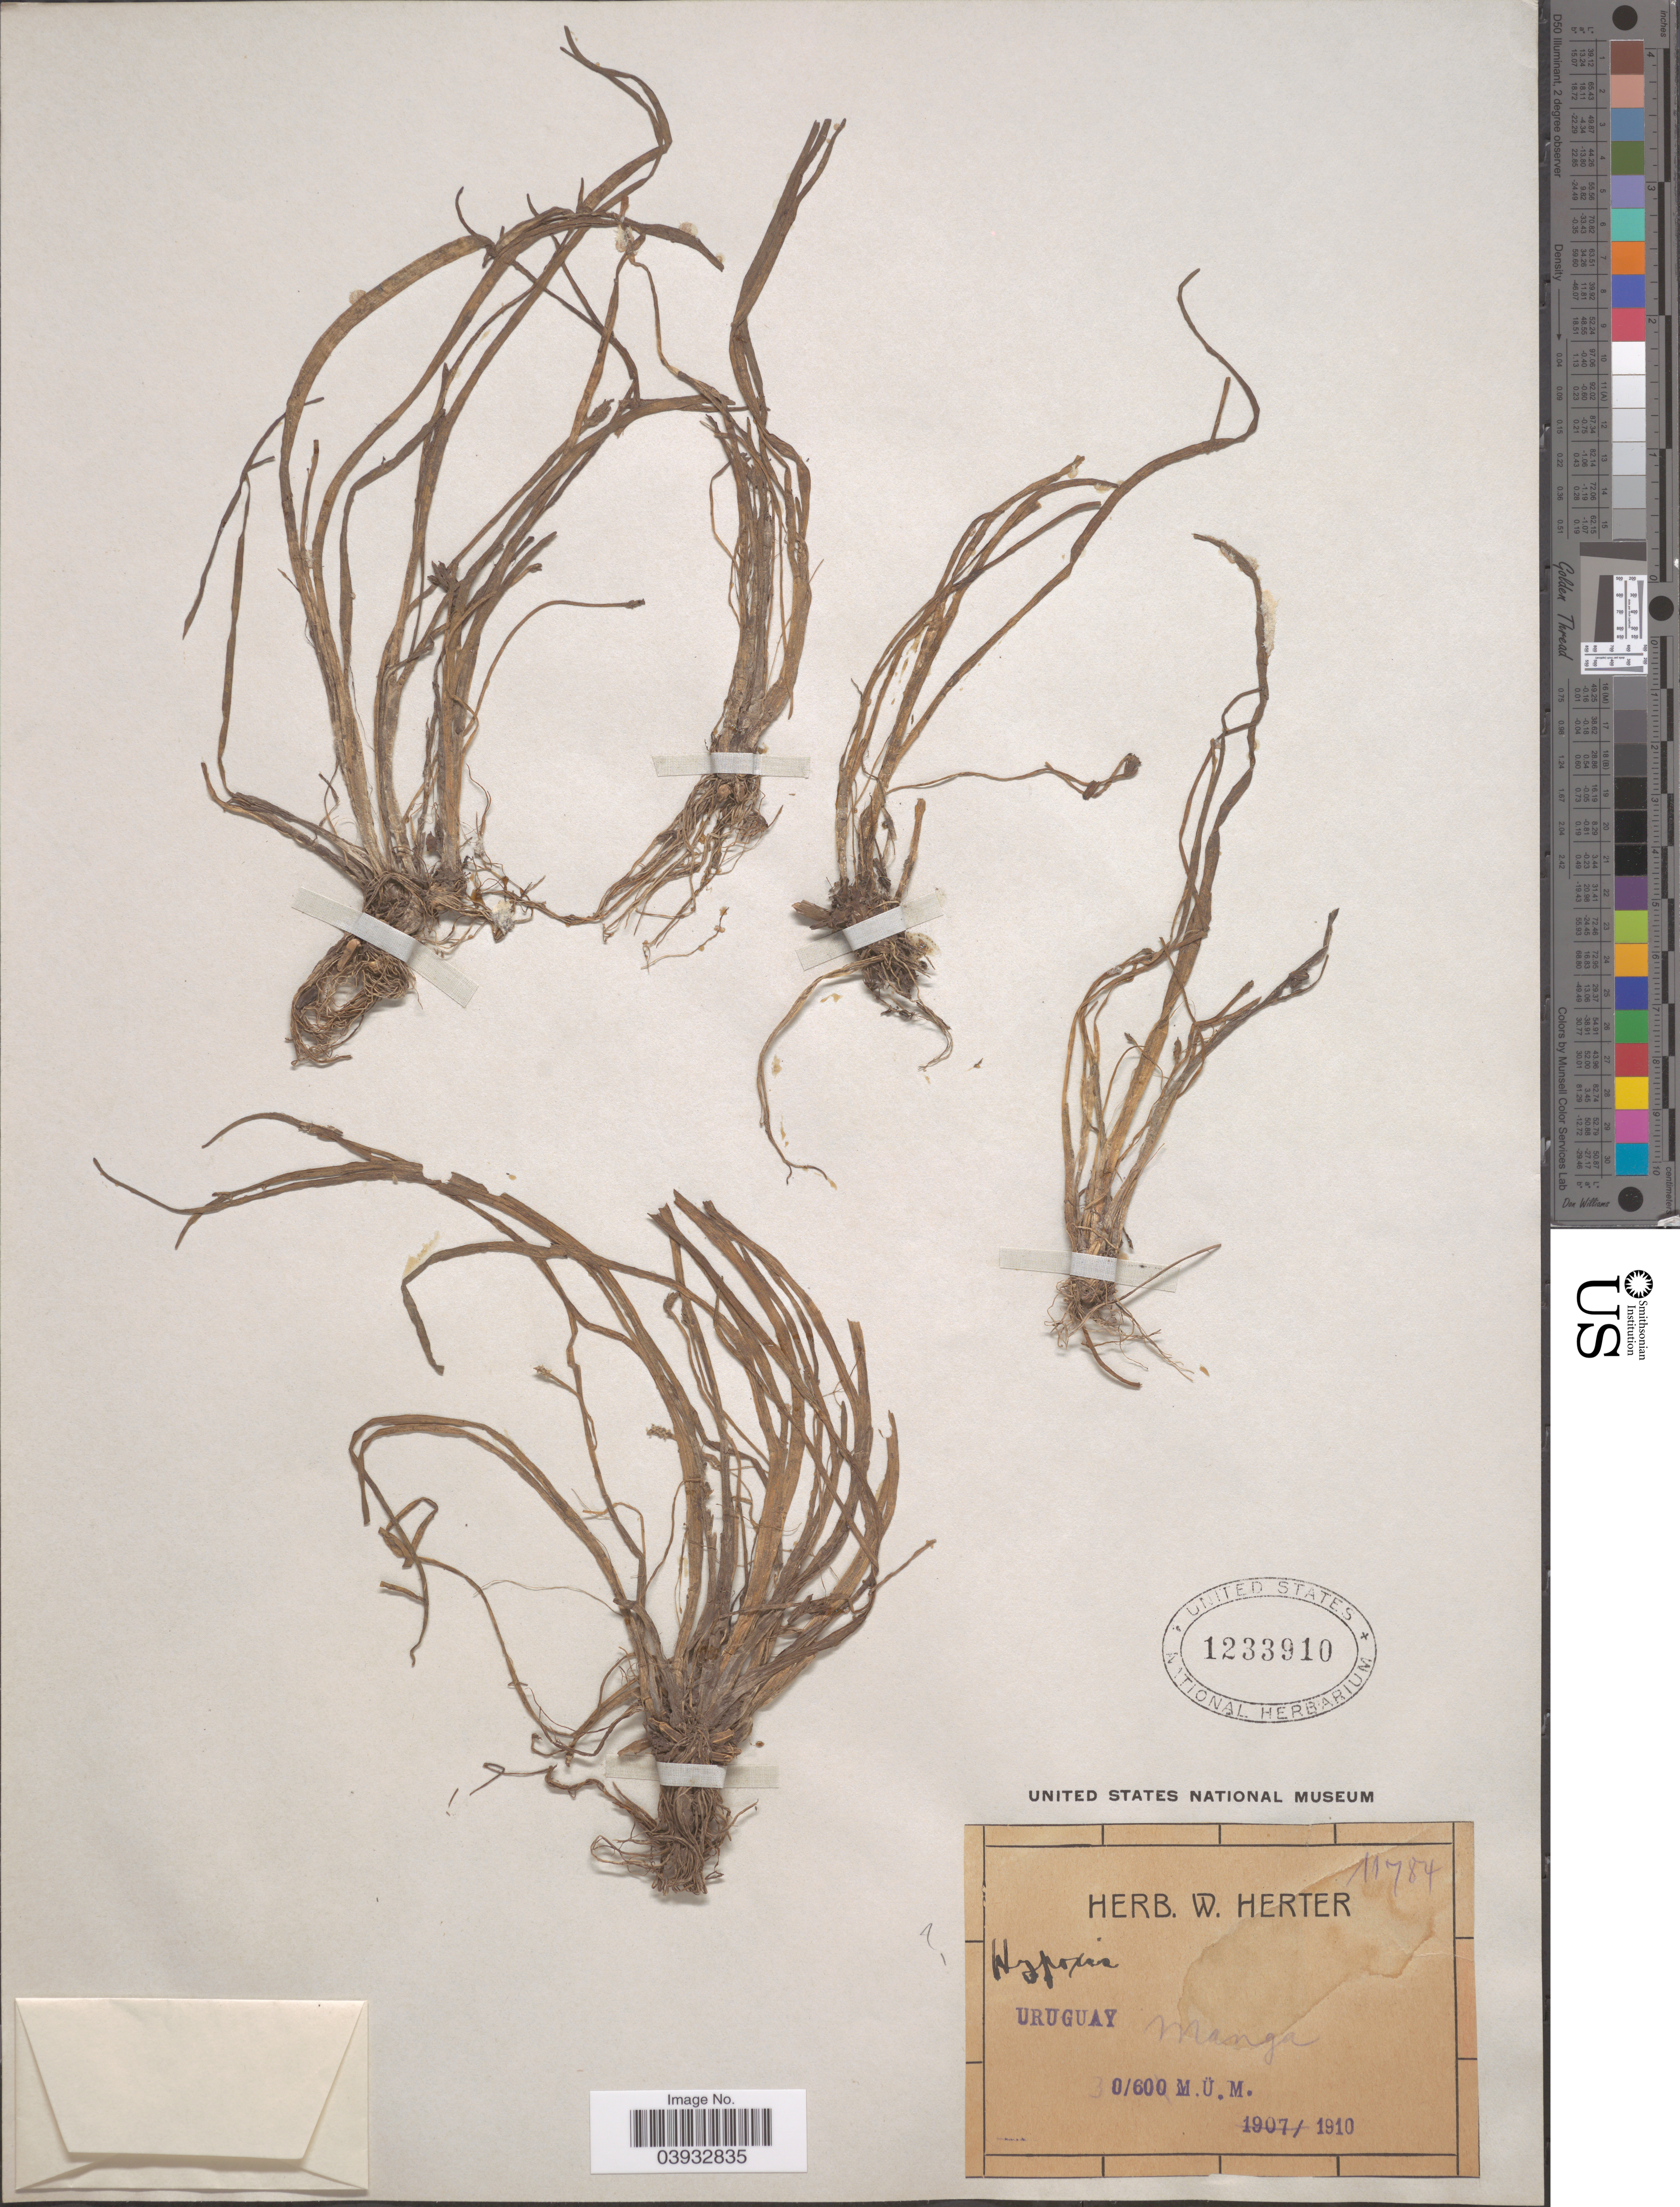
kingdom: Plantae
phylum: Tracheophyta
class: Liliopsida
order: Alismatales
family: Araceae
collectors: Ex Herb. W. Herter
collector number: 11784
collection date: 1910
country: Uruguay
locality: Manga.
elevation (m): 0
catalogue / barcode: US 1233910